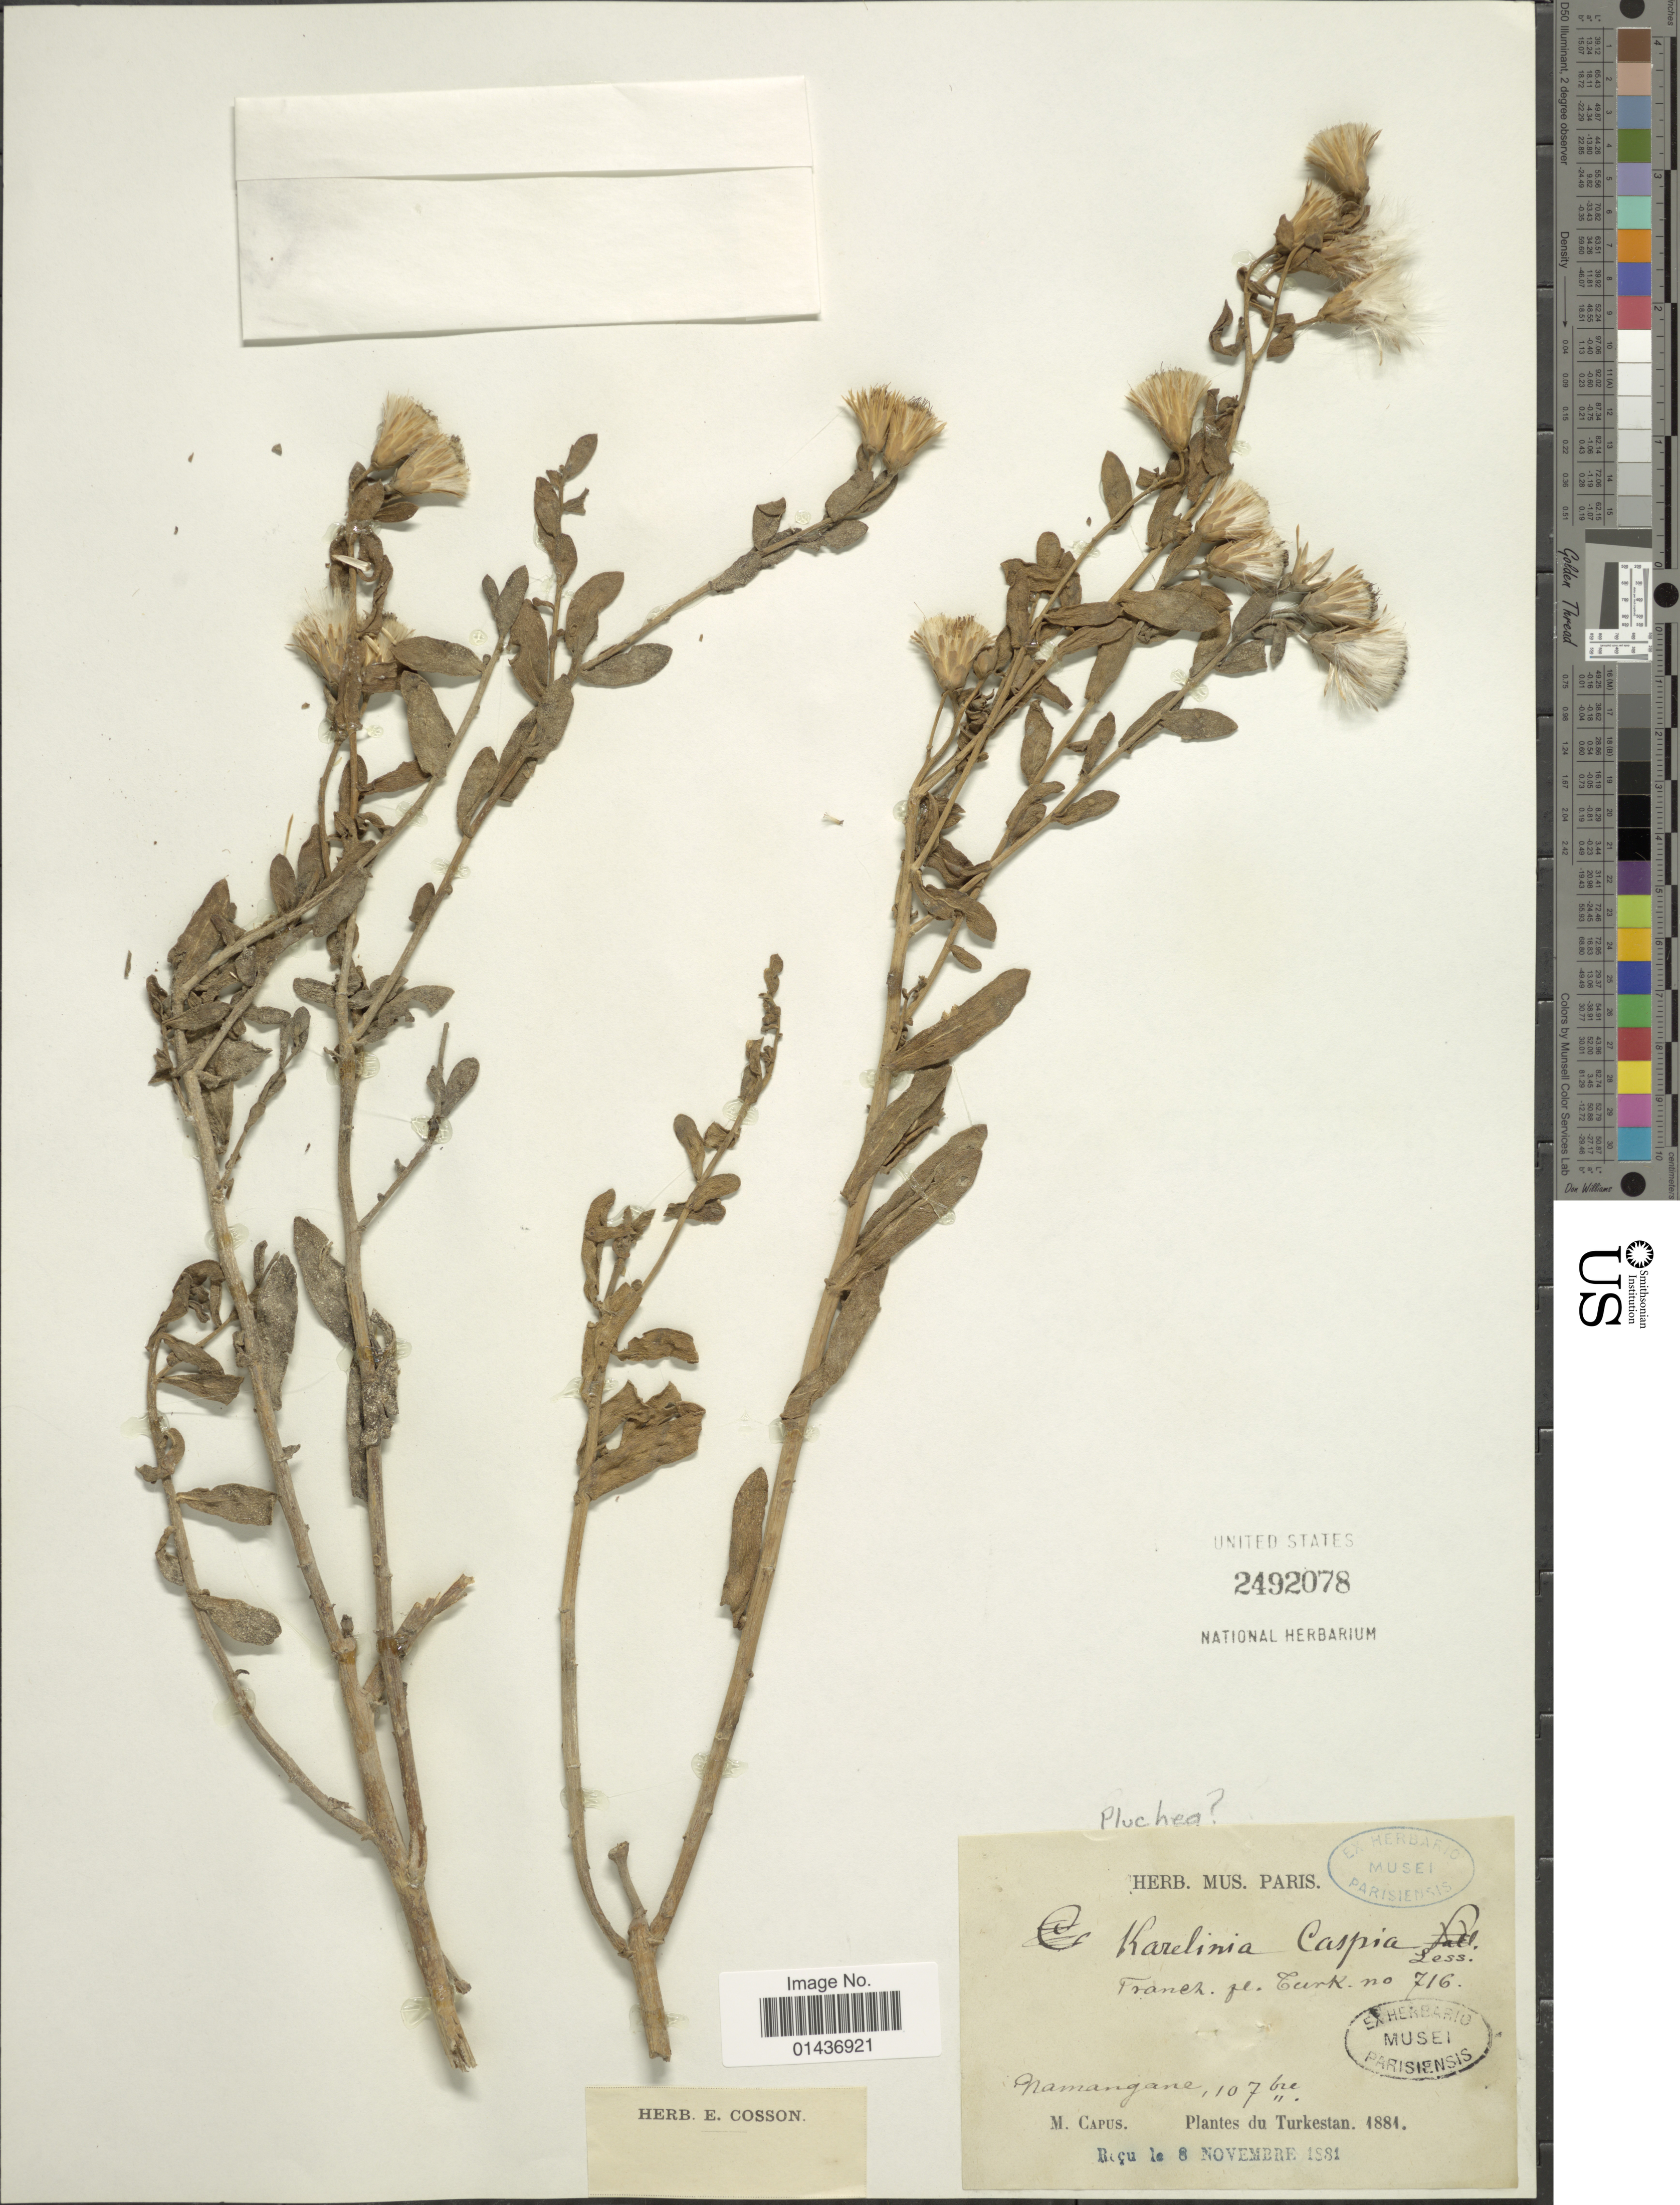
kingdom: Plantae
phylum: Tracheophyta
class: Magnoliopsida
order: Asterales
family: Asteraceae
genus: Pluchea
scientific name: Pluchea caspia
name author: O. Hoffm. ex Paulsen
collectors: M. Capus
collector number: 716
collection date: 1881-09-10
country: Kazakhstan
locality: Namangane, Turkestan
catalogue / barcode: US 2492078